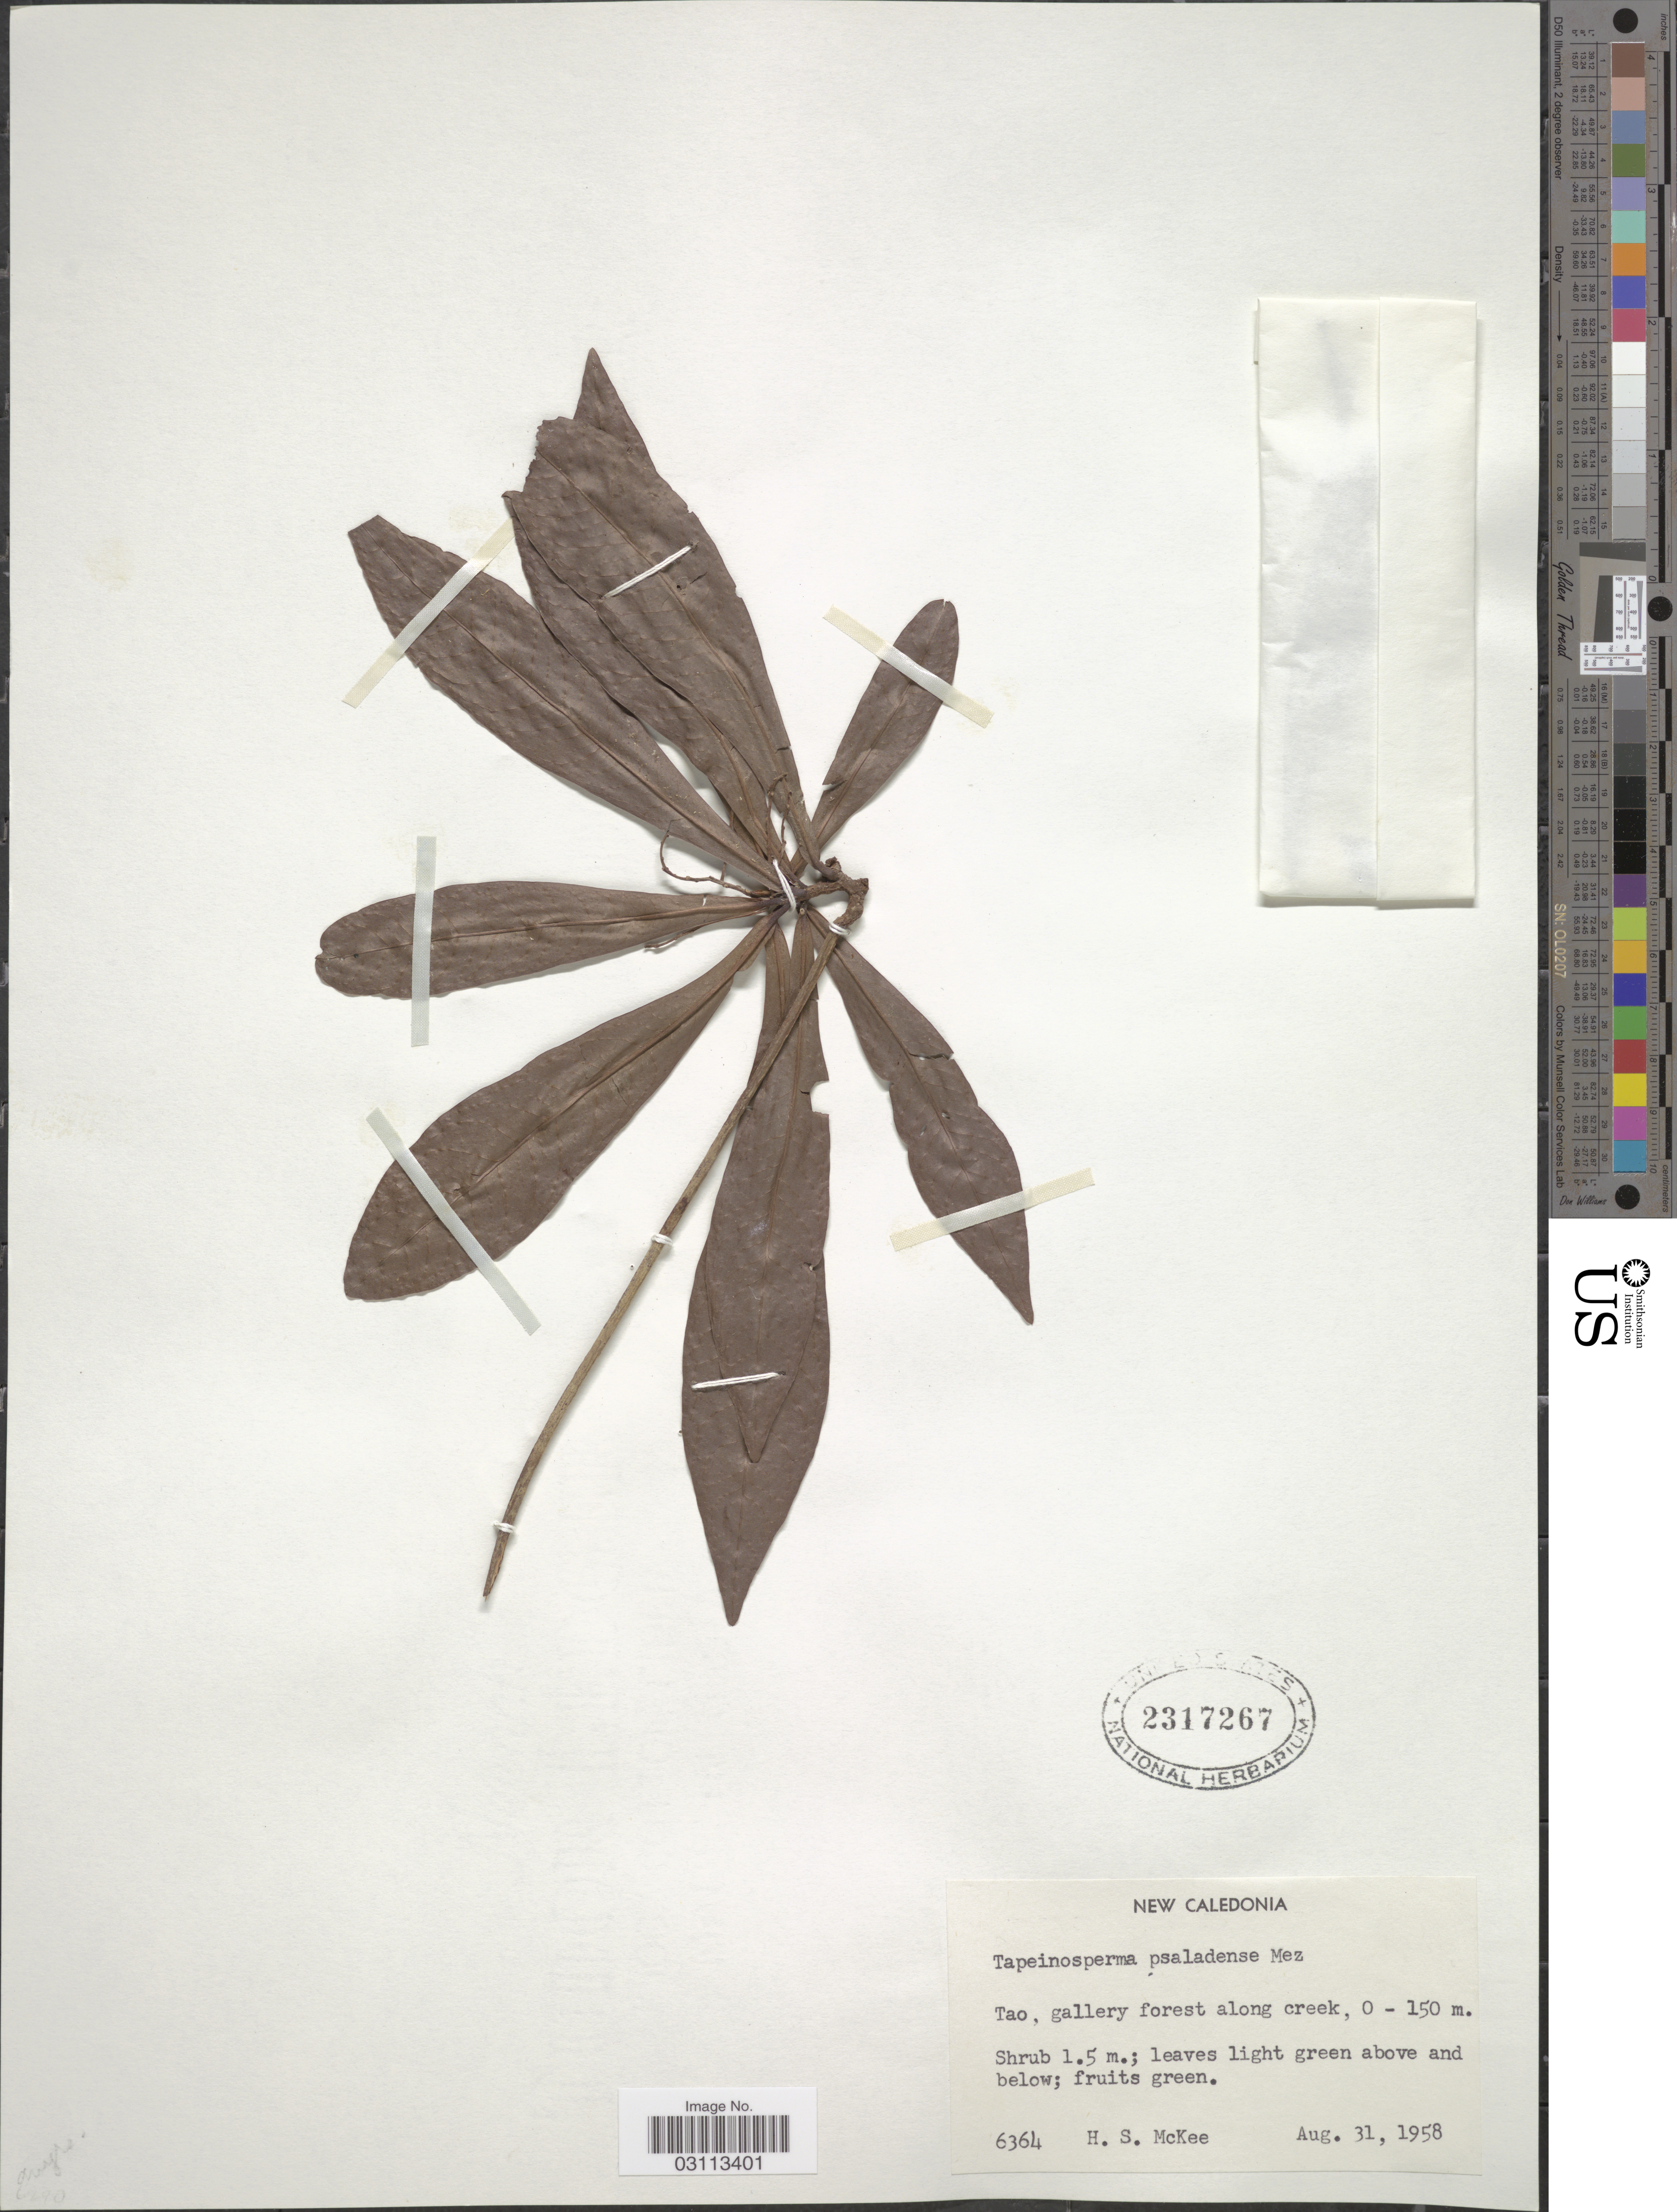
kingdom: Plantae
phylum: Tracheophyta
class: Magnoliopsida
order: Ericales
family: Primulaceae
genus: Tapeinosperma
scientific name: Tapeinosperma psaladense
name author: Mez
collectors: H. S. McKee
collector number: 6364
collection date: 1958-08-31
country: New Caledonia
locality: Tao, gallery forest along creek.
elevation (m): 0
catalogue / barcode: US 2317267